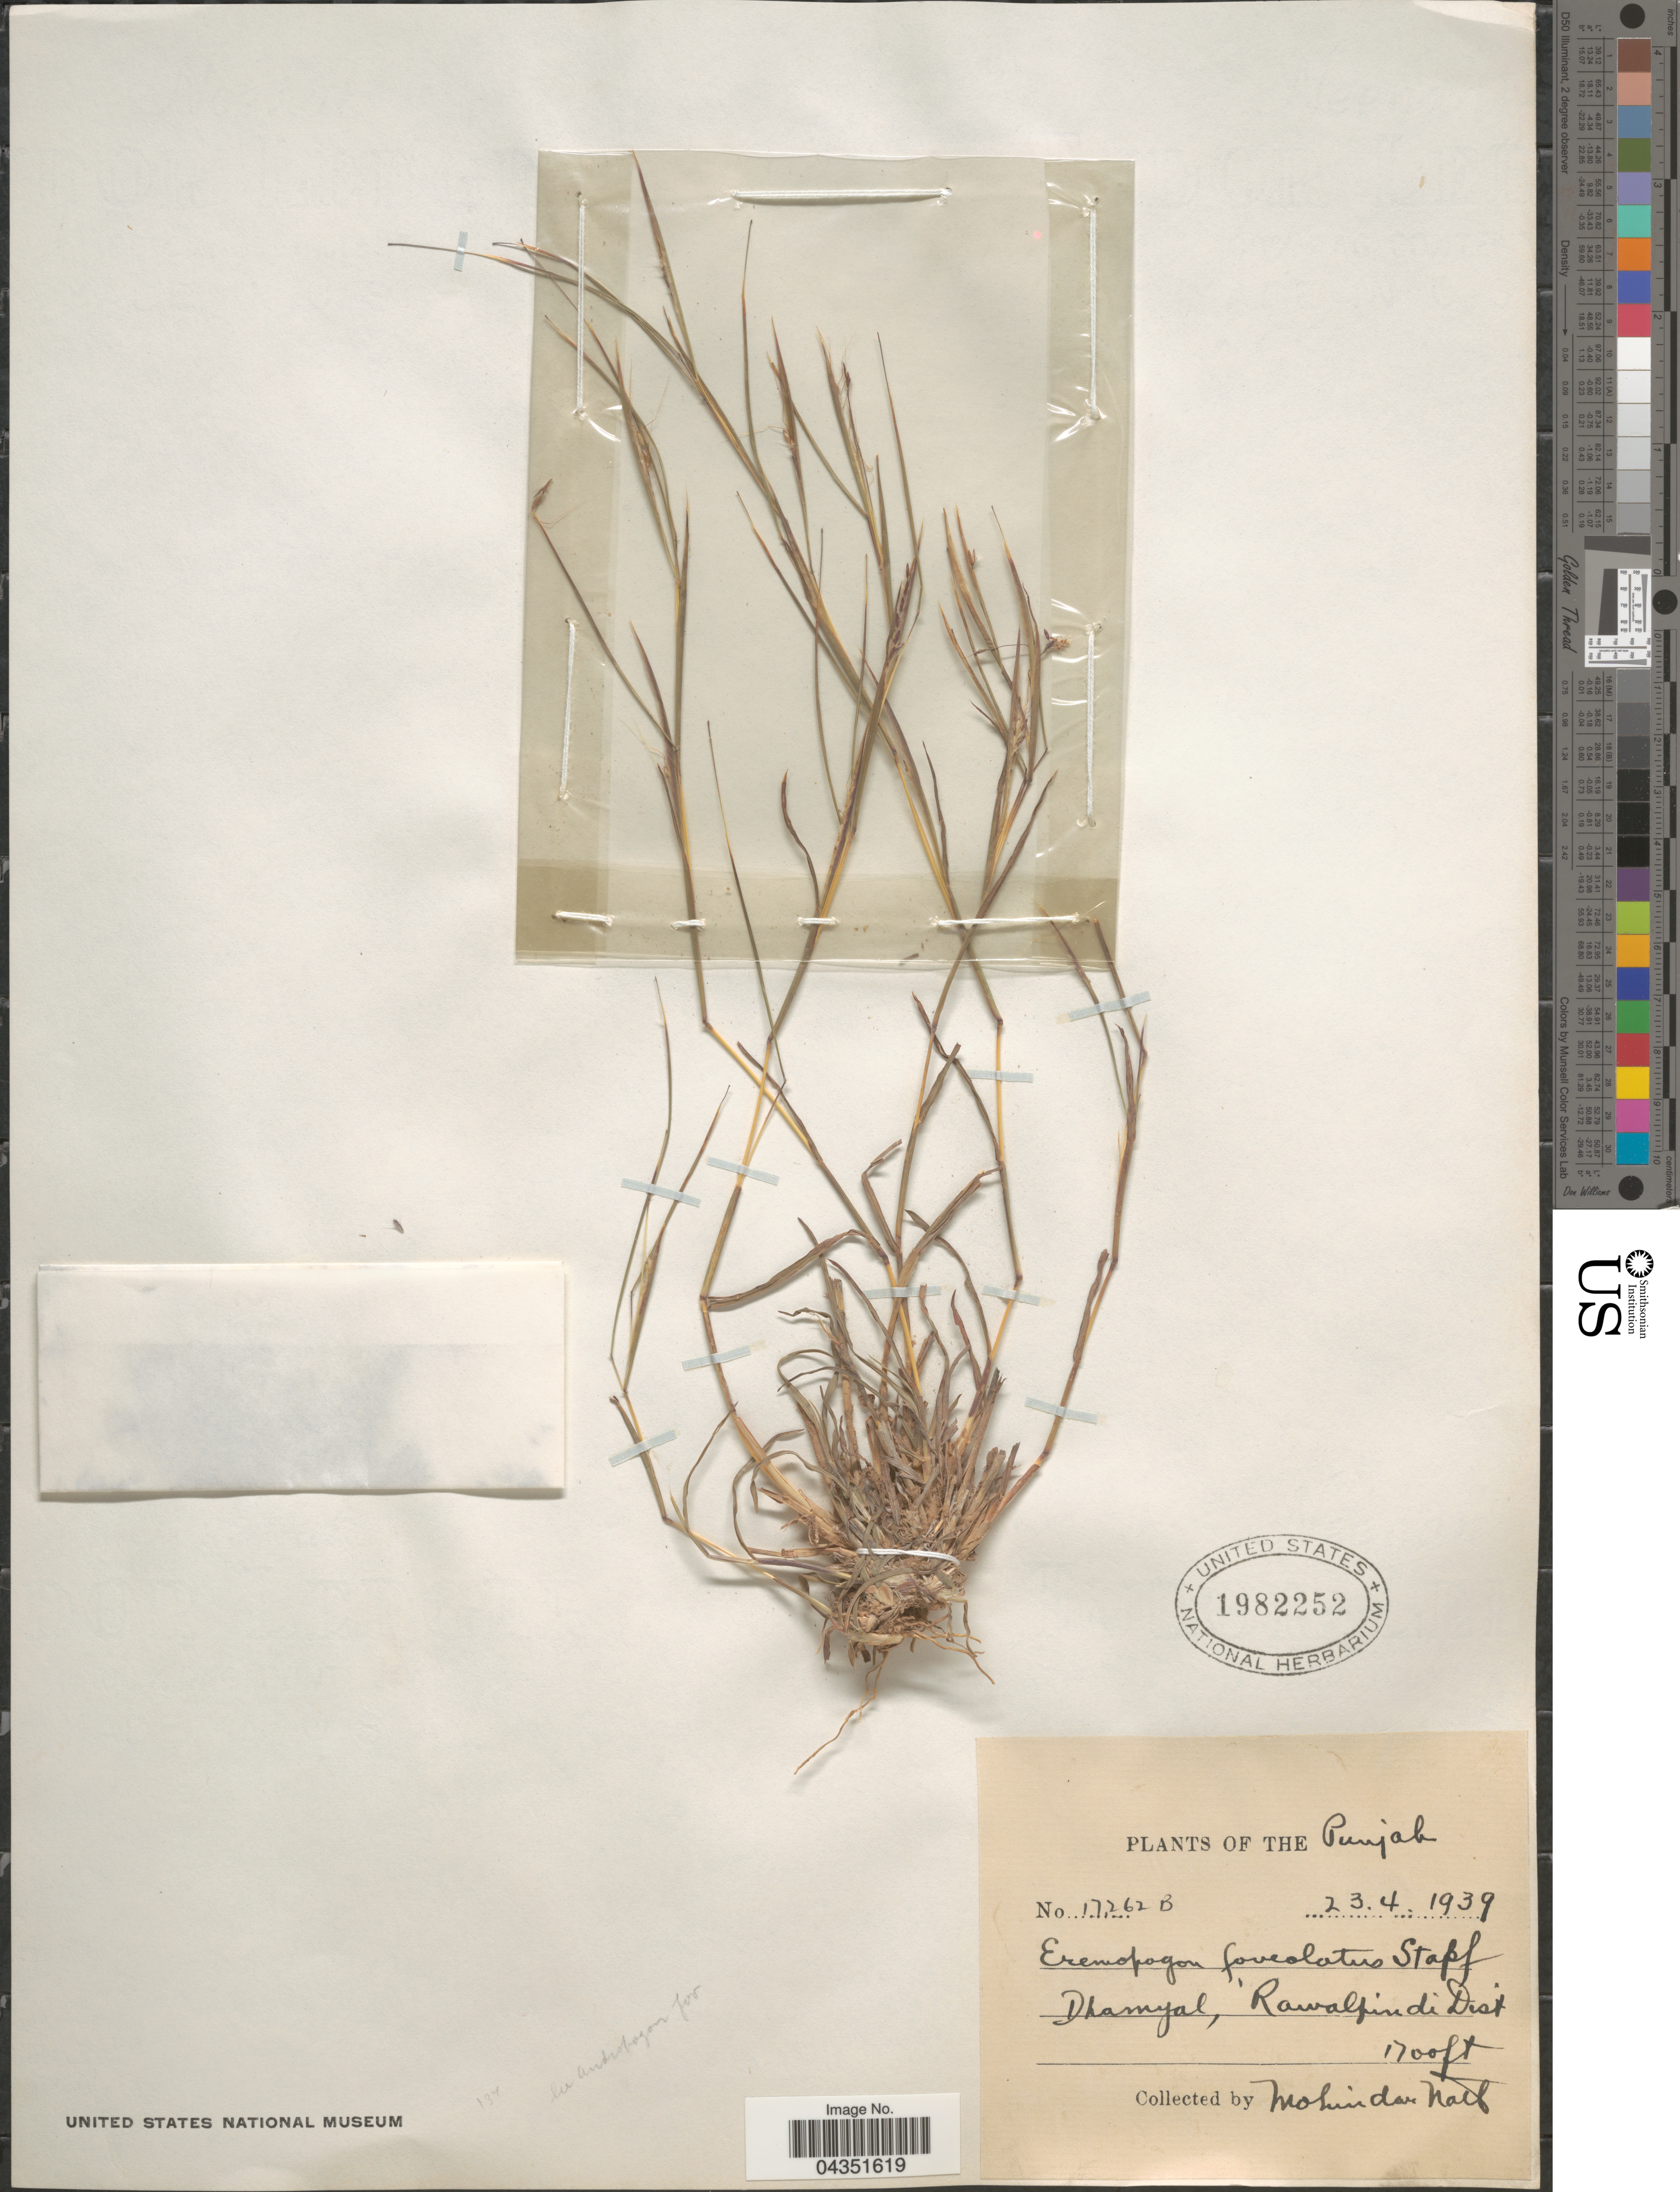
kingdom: Plantae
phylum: Tracheophyta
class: Liliopsida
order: Poales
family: Poaceae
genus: Eremopogon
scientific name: Eremopogon foveolatus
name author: (Delile) Stapf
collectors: N. Mohindar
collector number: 17262B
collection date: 1939-04-23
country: Pakistan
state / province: Punjab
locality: Dhamyal, Rawalpindi Dist.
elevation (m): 518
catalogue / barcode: US 1982252